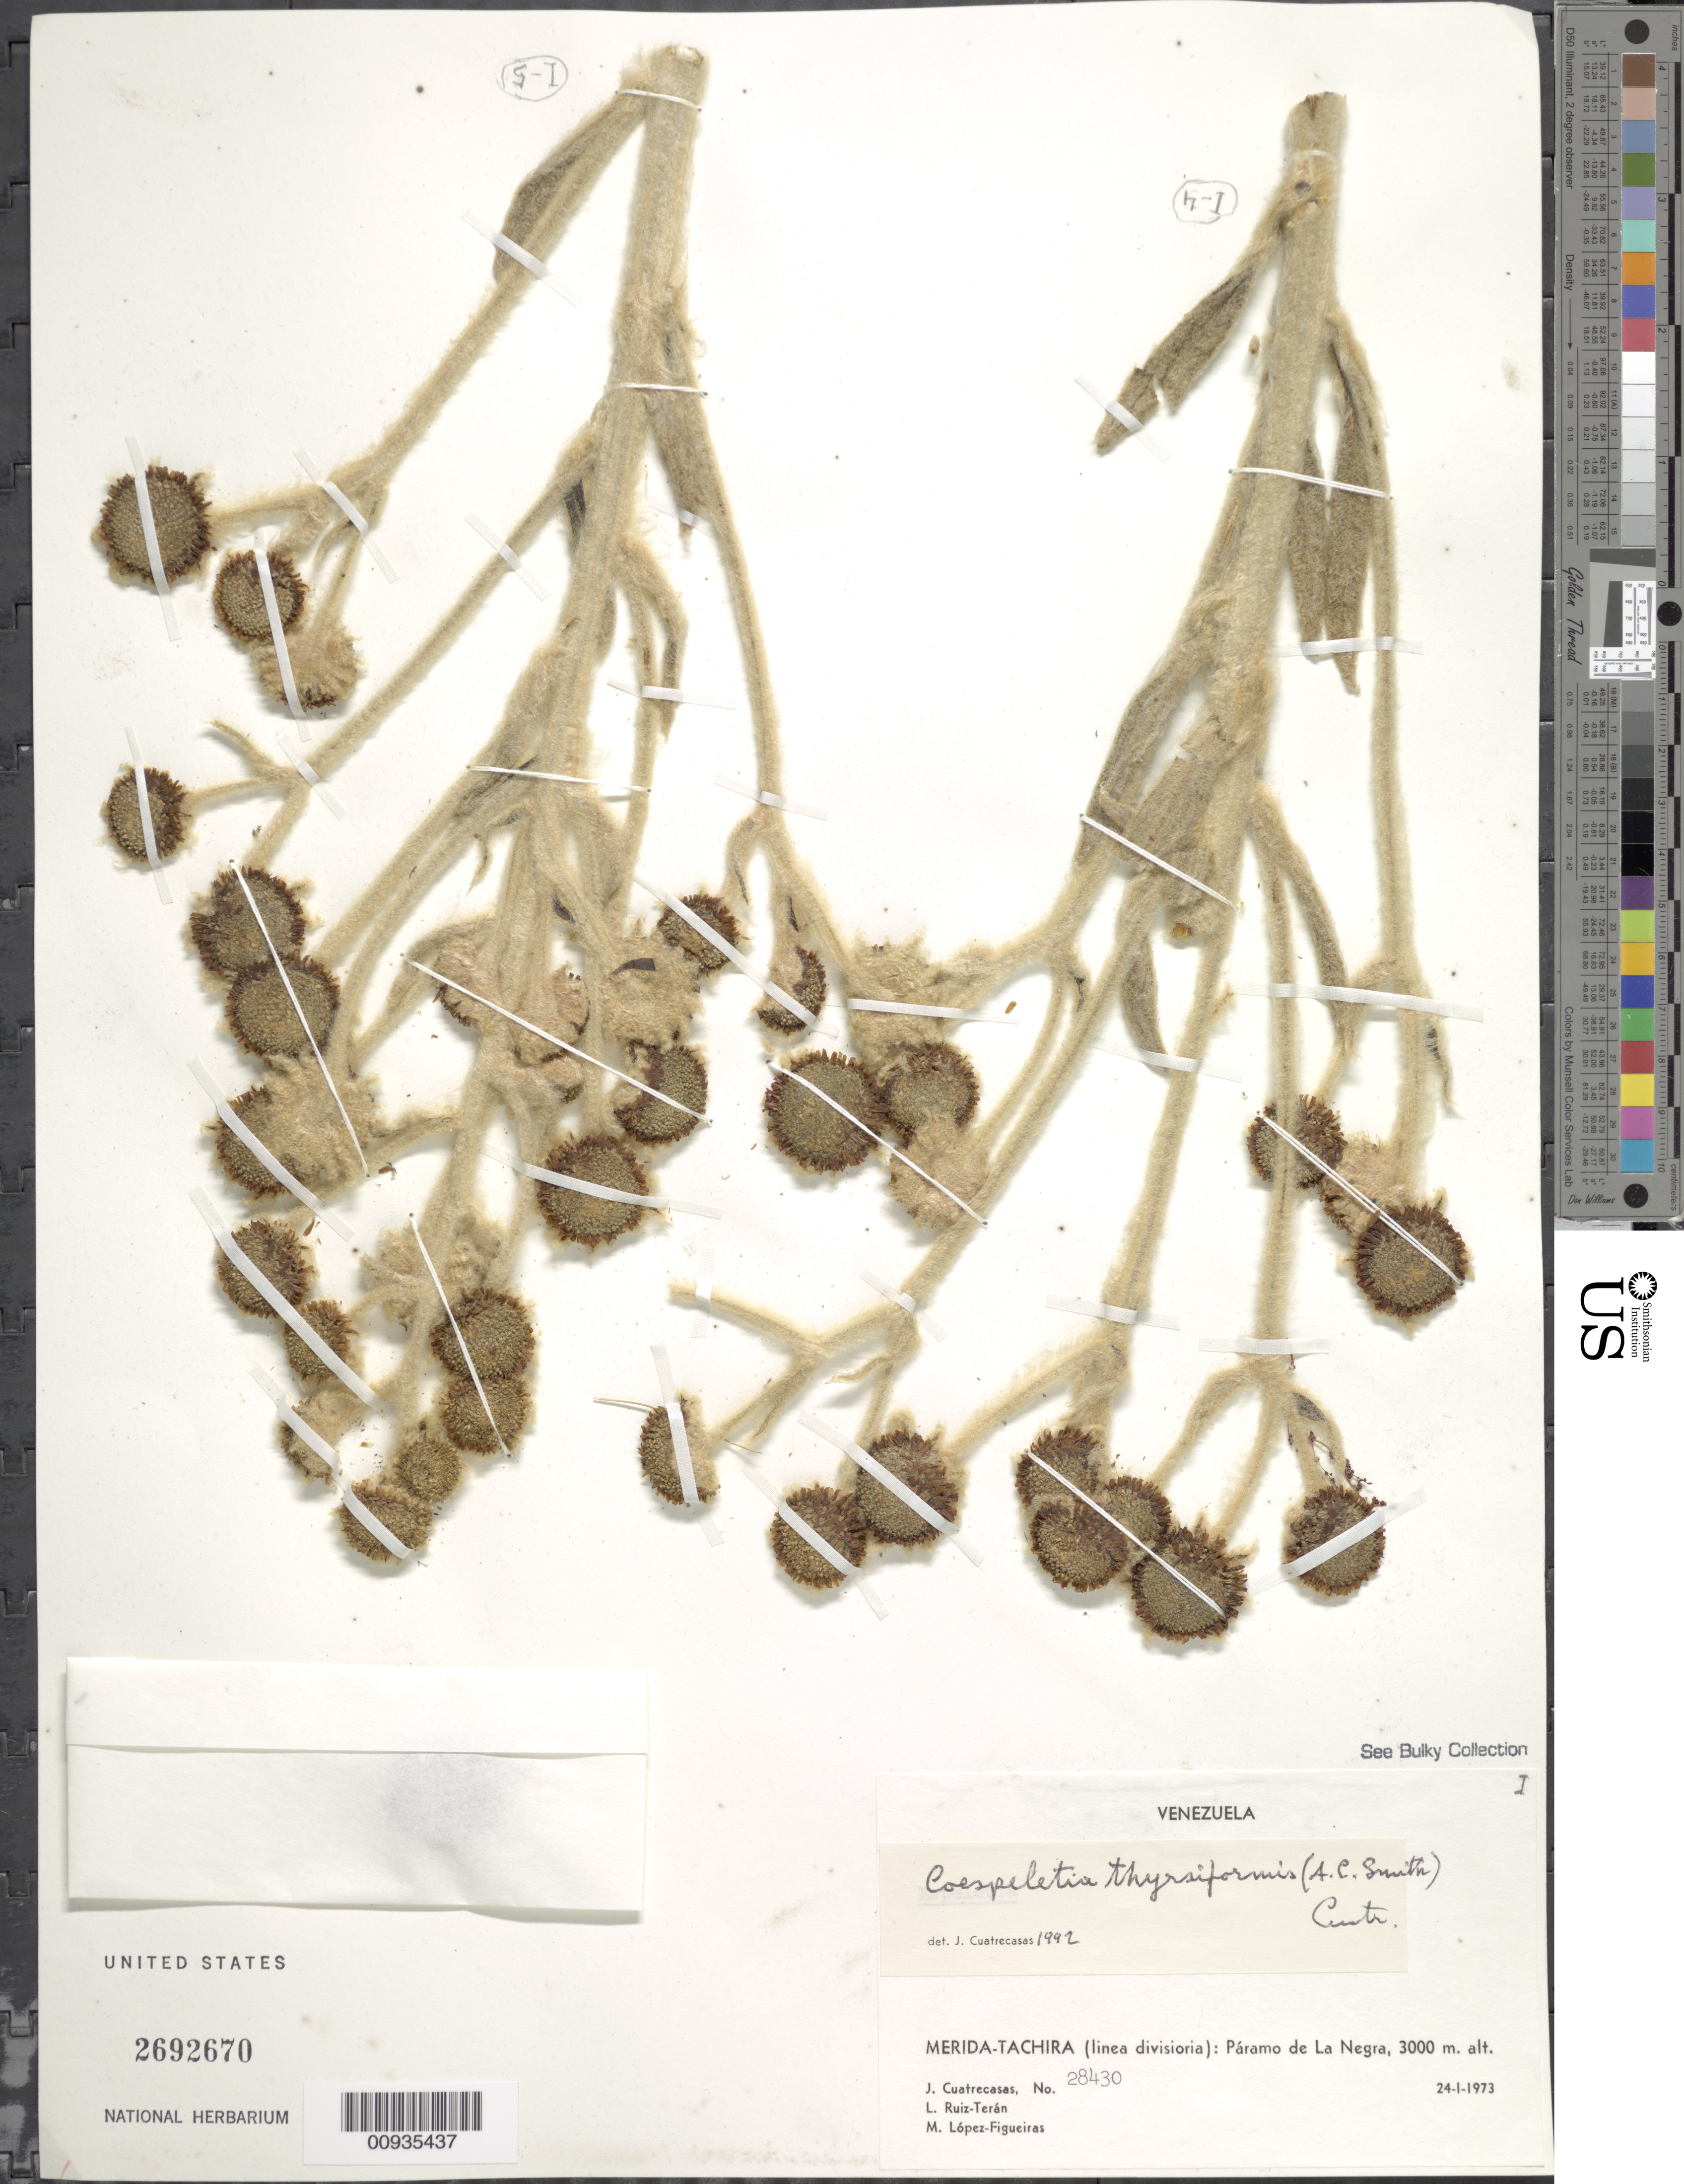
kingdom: Plantae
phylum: Tracheophyta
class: Magnoliopsida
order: Asterales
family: Asteraceae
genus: Coespeletia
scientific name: Coespeletia thyrsiformis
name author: (A.C. Sm.) Cuatrec.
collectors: J. Cuatrecasas, L. E. Ruíz-Terán & M. López Figueiras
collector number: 28430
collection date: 1973-01-24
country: Venezuela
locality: Merida-Tachira (linea divisoria): Paramo de La Negra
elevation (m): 3000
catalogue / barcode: US 2692670